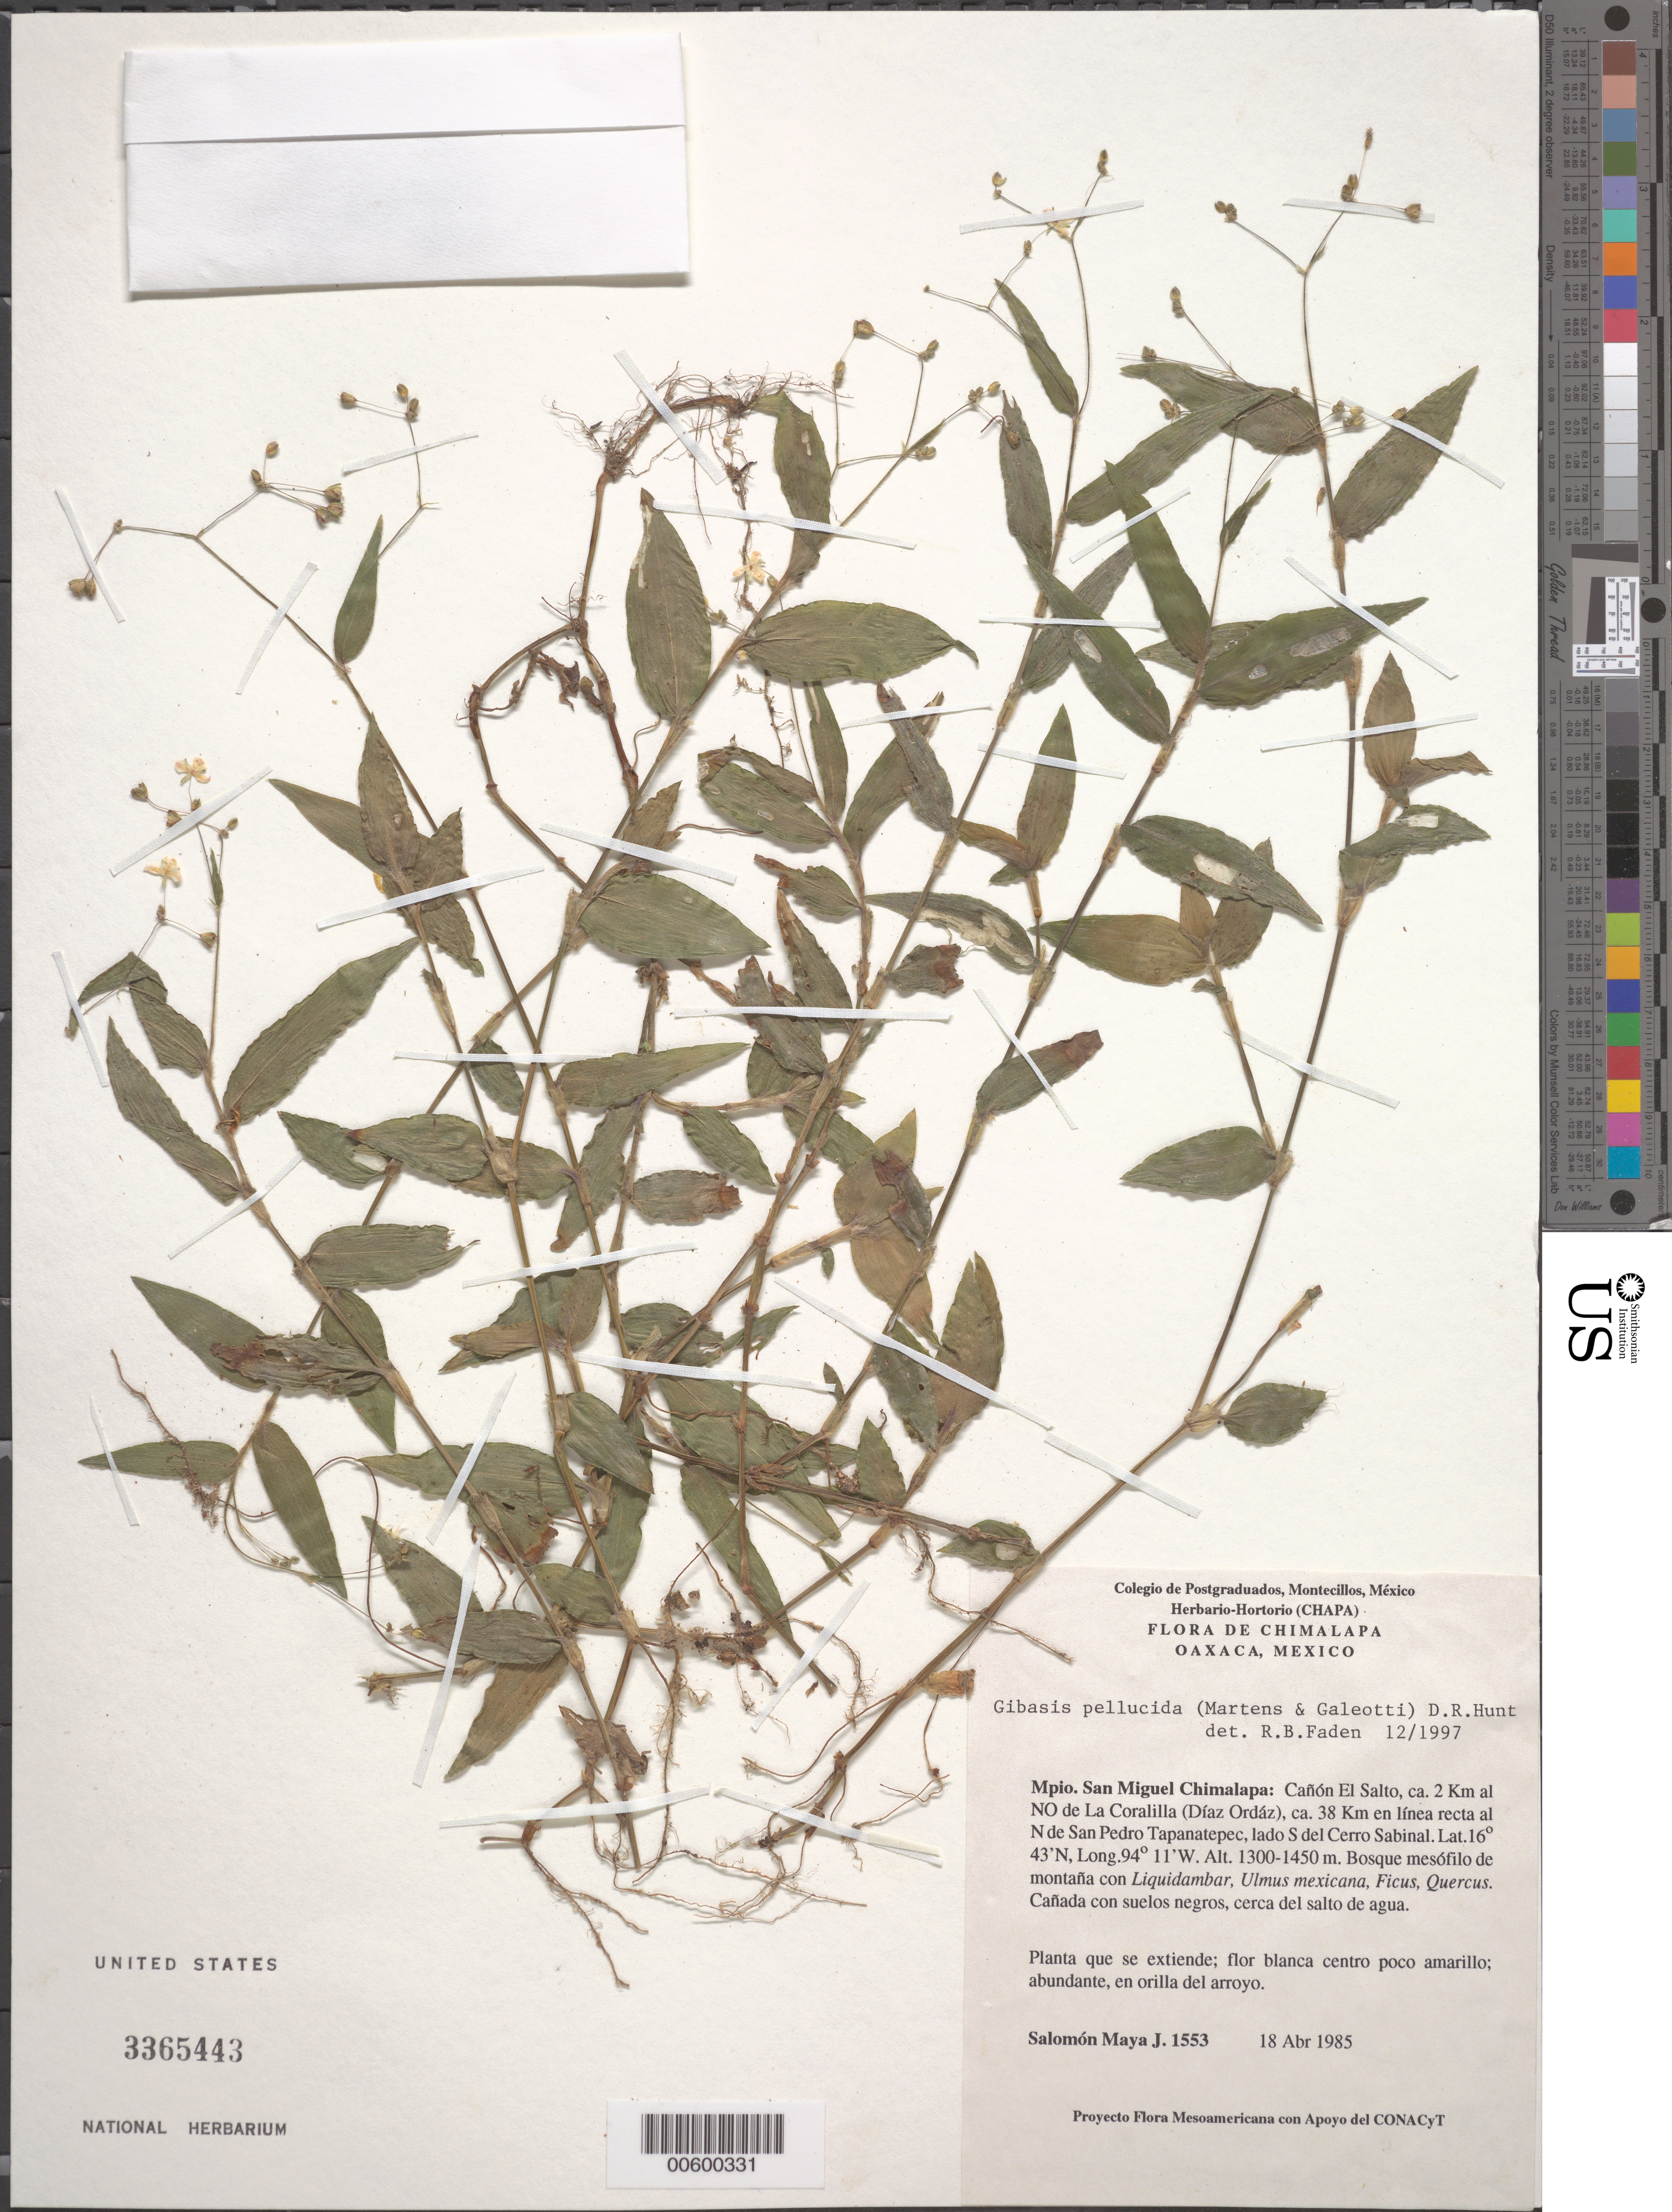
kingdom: Plantae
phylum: Tracheophyta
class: Liliopsida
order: Commelinales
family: Commelinaceae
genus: Gibasis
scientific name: Gibasis pellucida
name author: (M. Martens & Galeotti) D.R. Hunt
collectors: S. Maya J.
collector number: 1553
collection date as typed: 18 Apr 1985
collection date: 1985-04-18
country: Mexico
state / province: Oaxaca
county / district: San Miguel Chimalapa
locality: San miguel chimalapa, canon El Salto, NW of la coralilla (diaz ordaz), N of san pedro tapanatepec, S of del cerro sabinal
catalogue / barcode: US 3365443